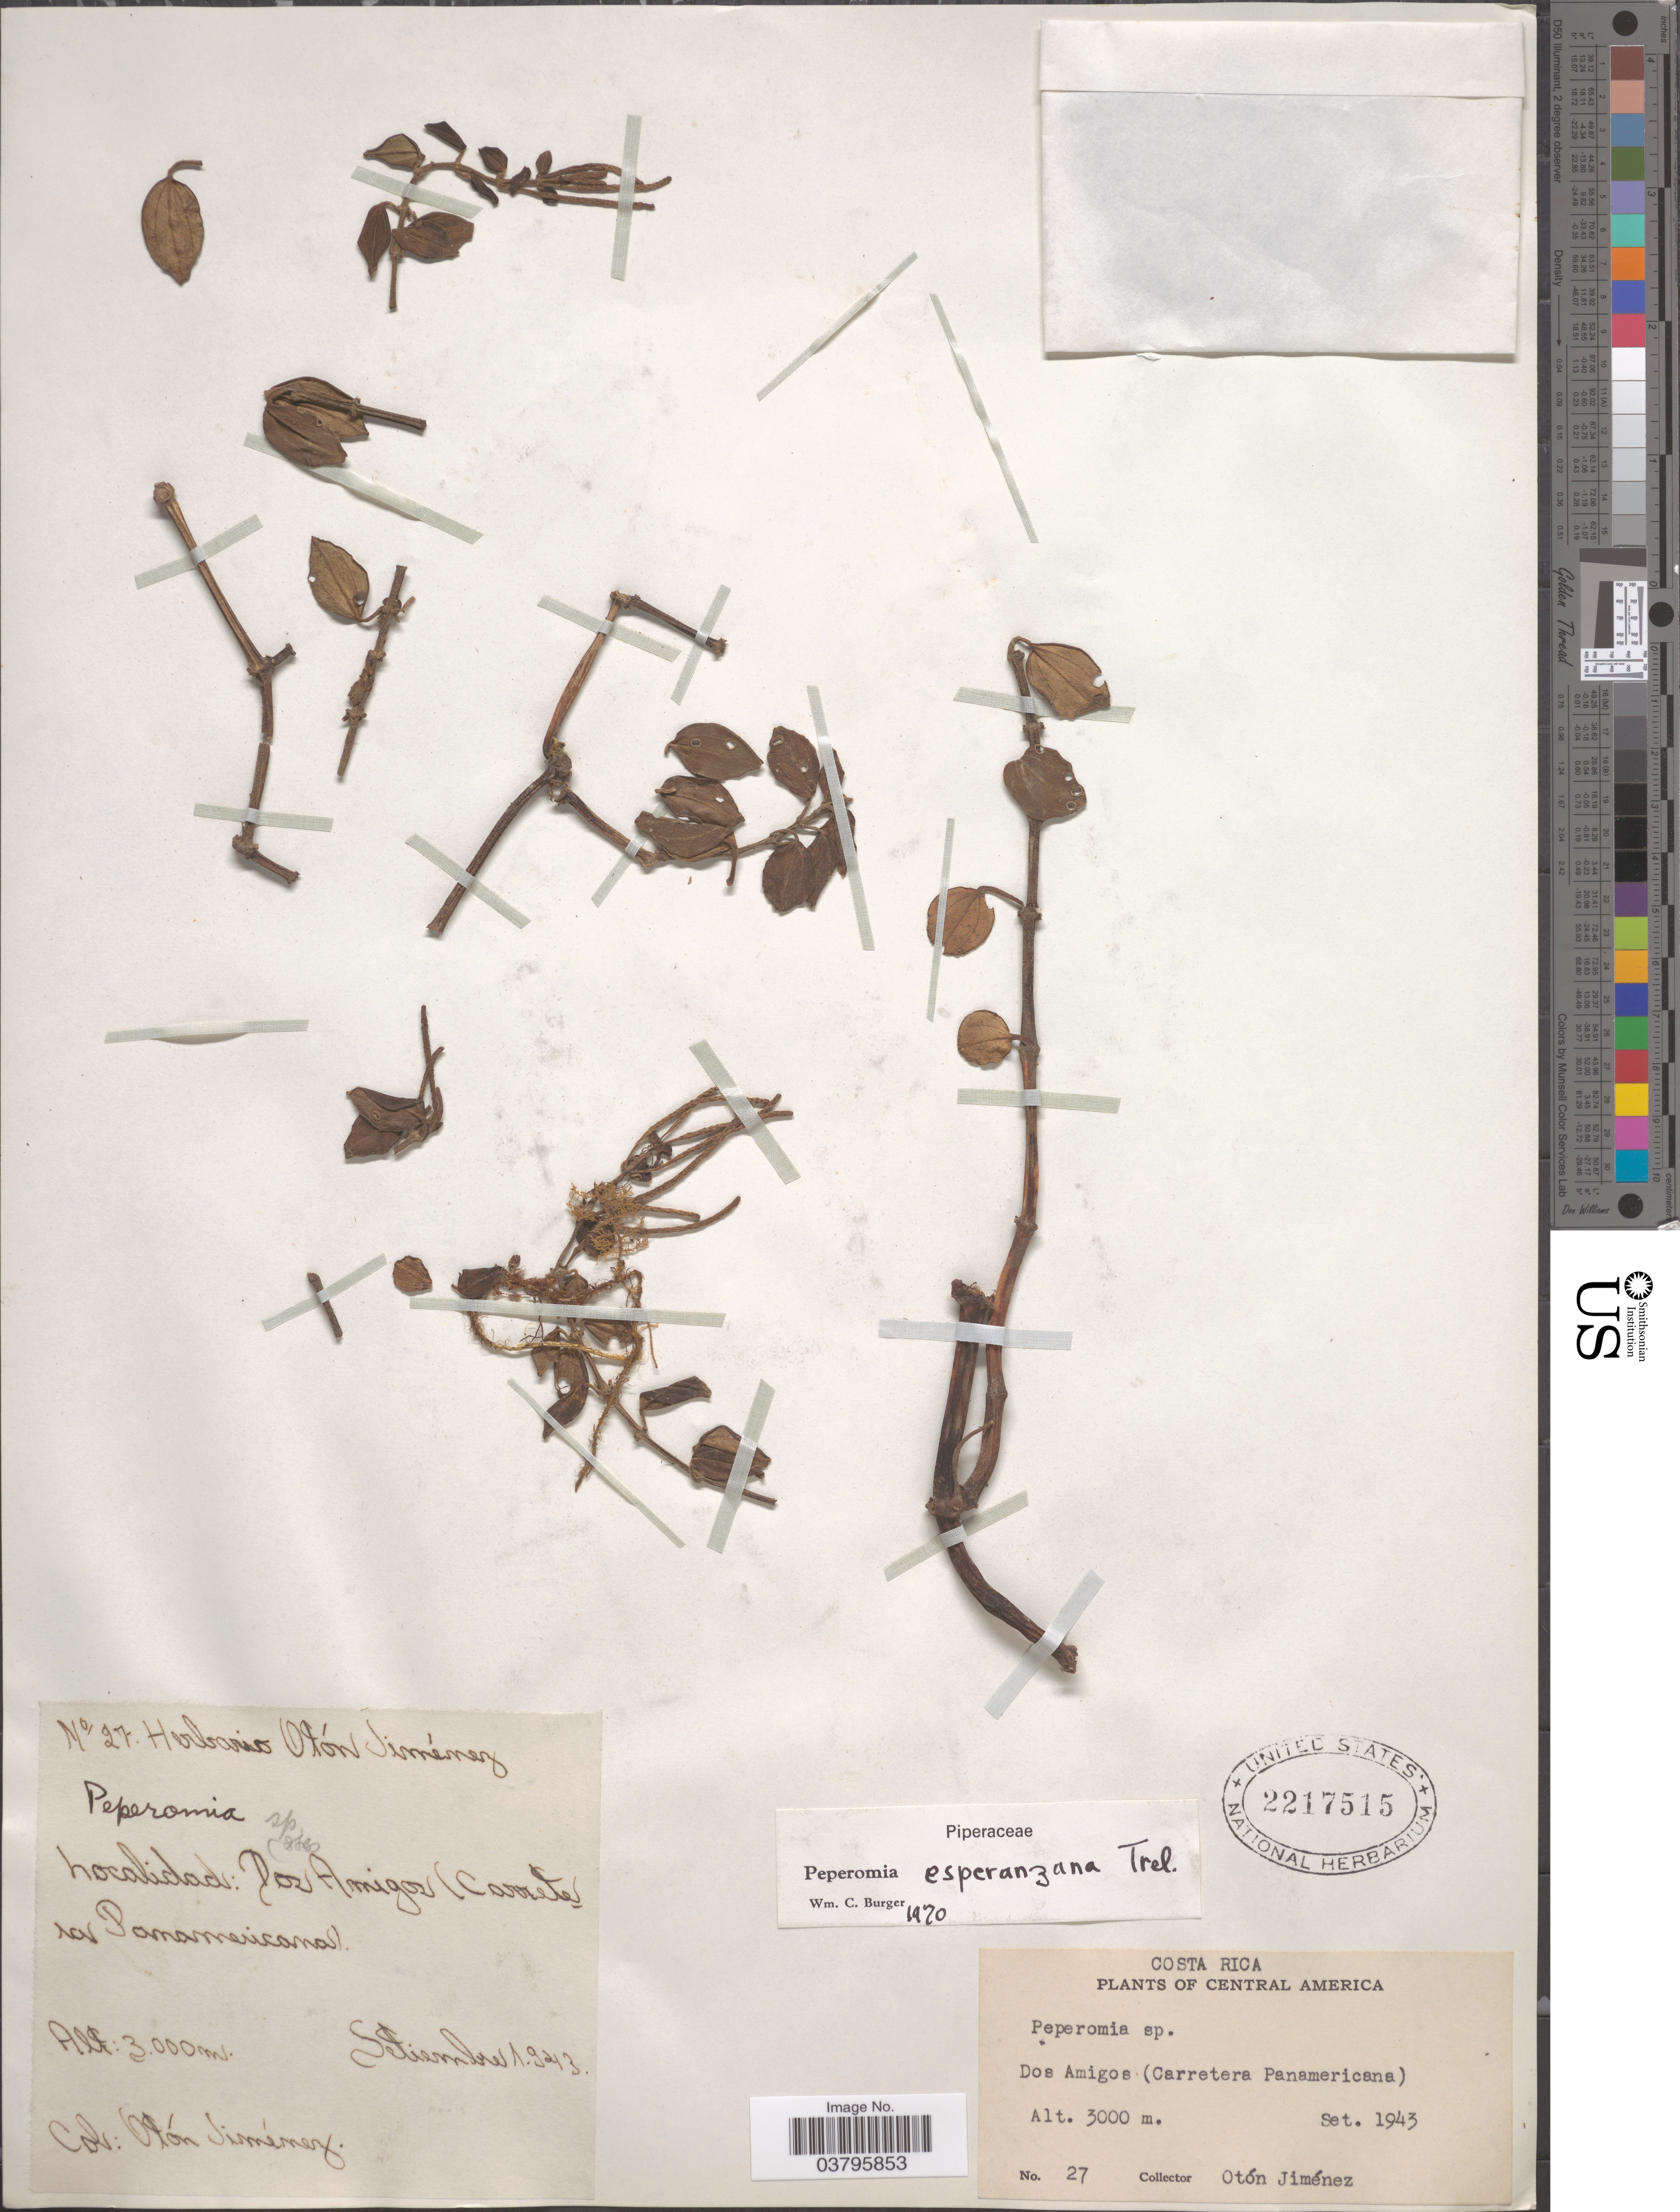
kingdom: Plantae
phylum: Tracheophyta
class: Magnoliopsida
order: Piperales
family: Piperaceae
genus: Peperomia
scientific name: Peperomia esperanzana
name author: Trel.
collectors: O. Jimenez L.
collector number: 27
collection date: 1943-09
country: Costa Rica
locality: Dos Amigos (Carretera Panamericana).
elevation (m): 3000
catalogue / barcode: US 2217515